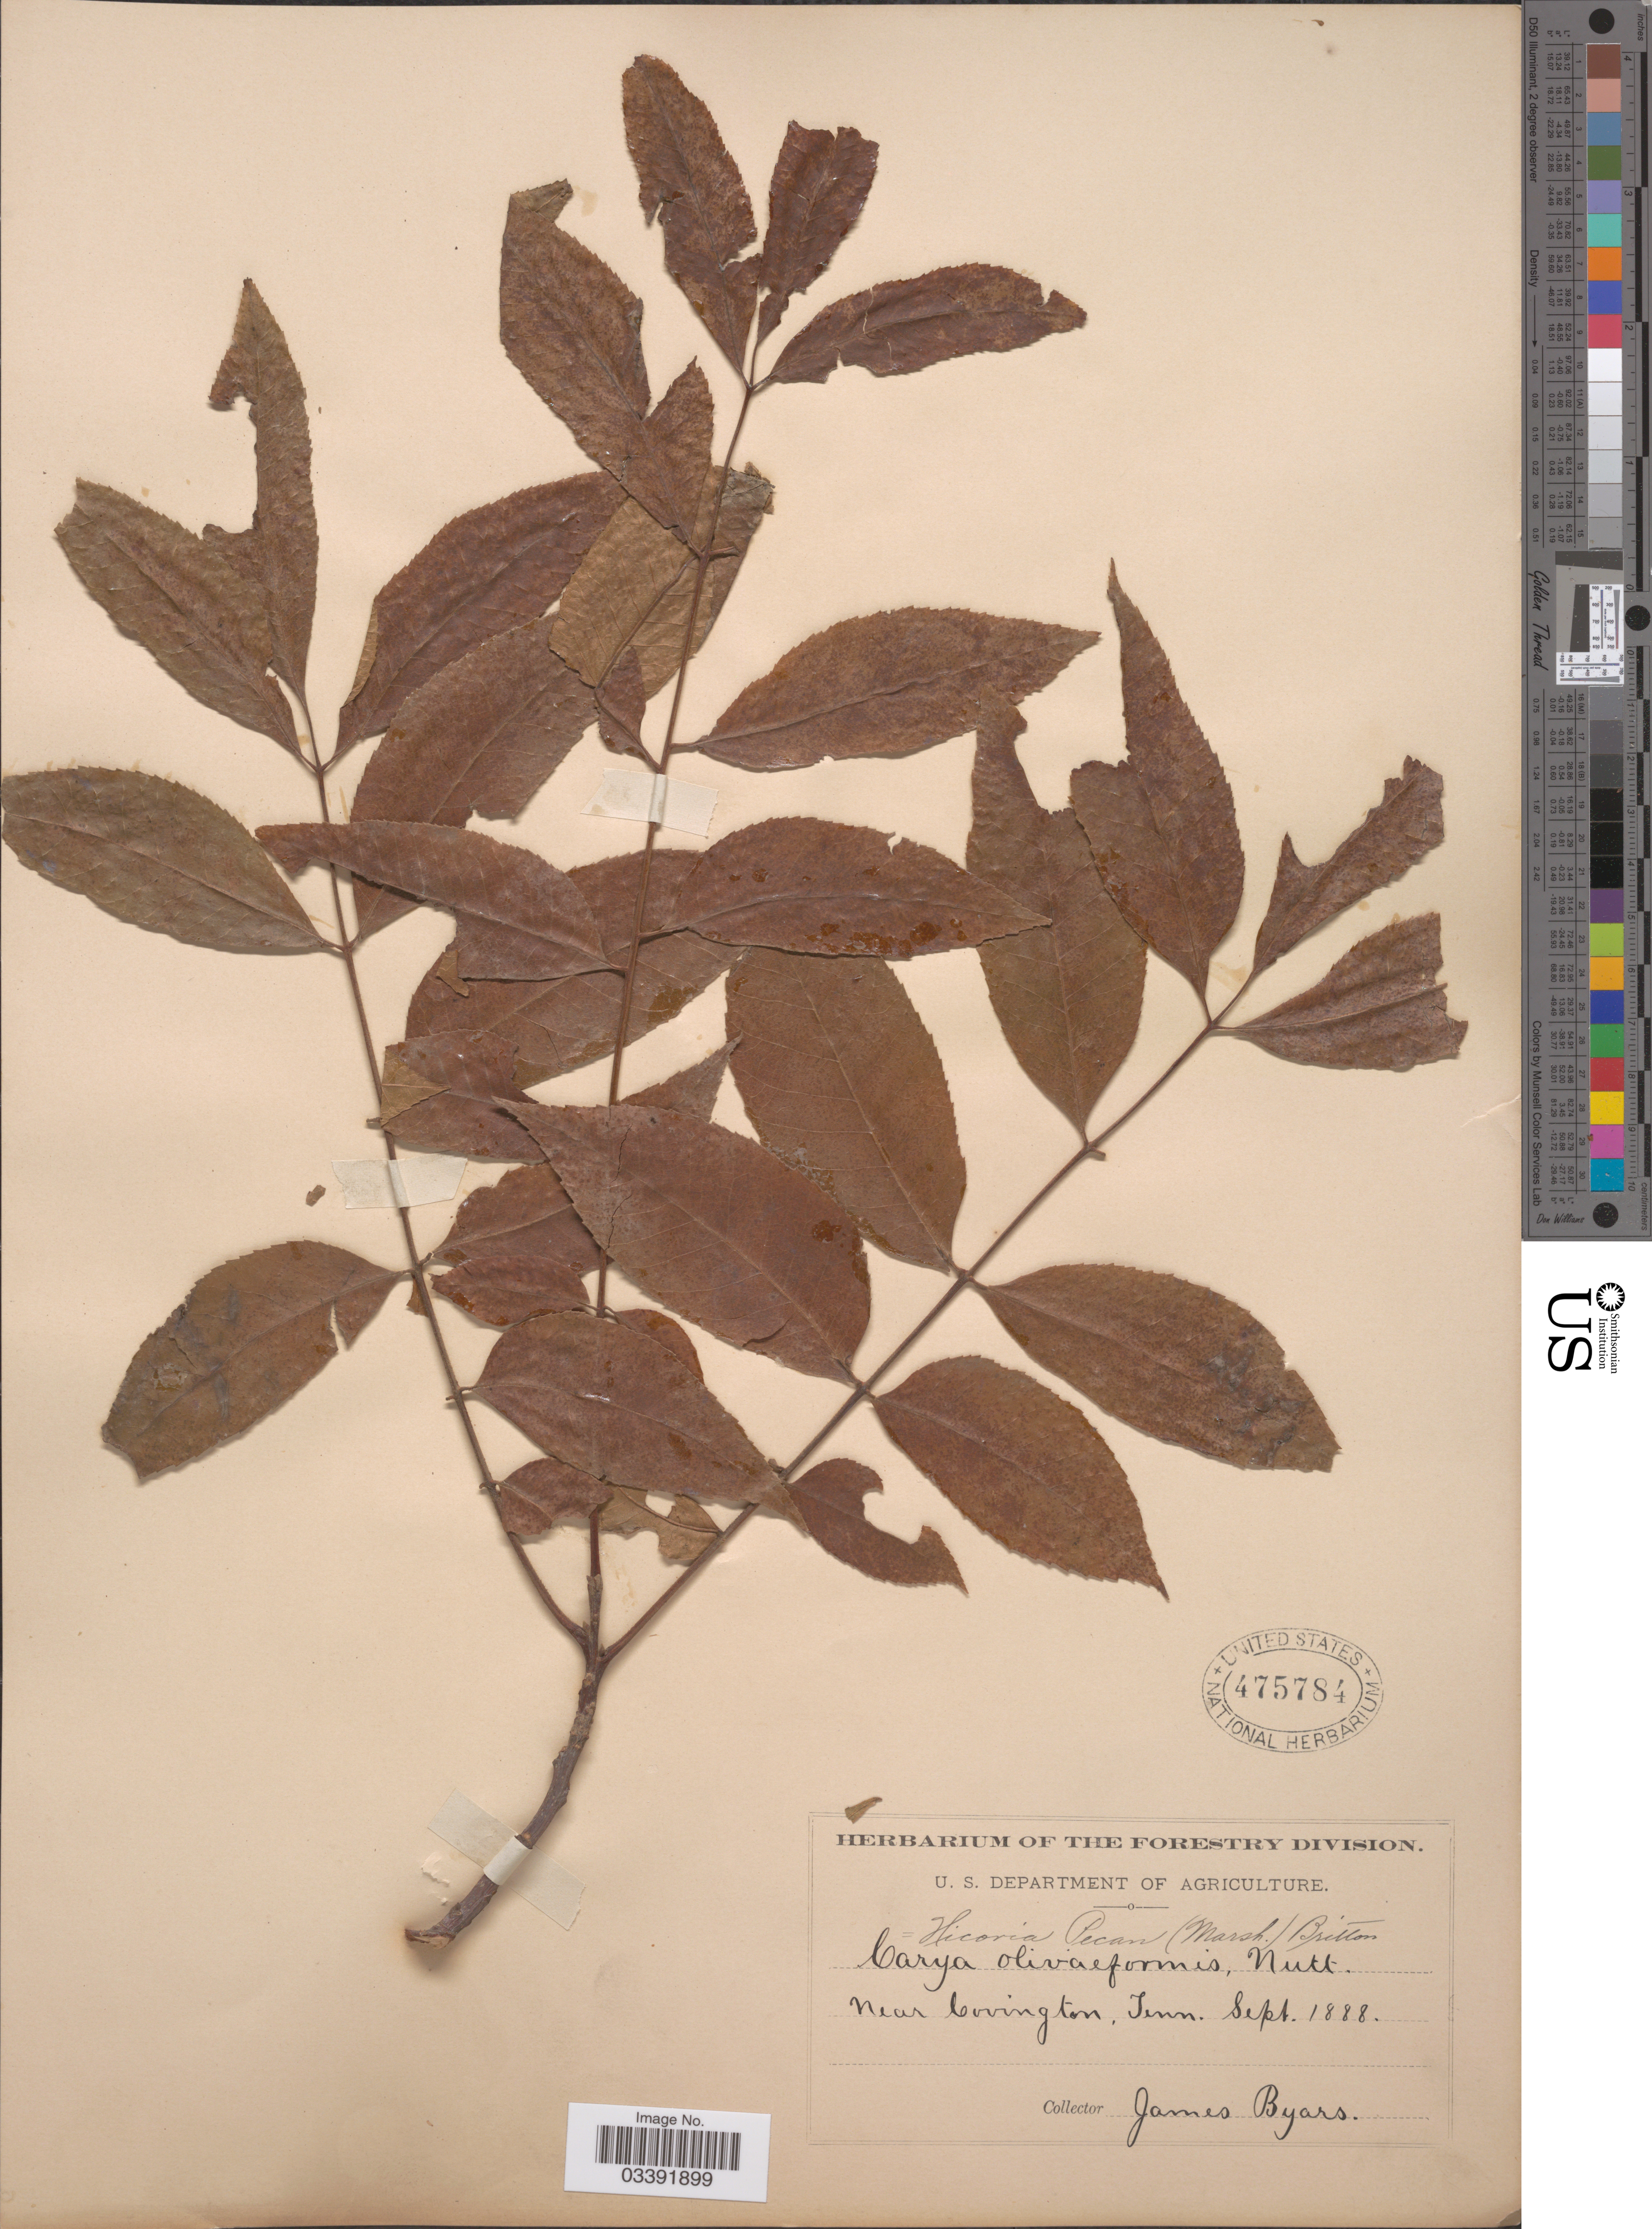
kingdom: Plantae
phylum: Tracheophyta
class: Magnoliopsida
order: Fagales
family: Juglandaceae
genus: Carya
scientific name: Carya illinoinensis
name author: (Wangenh.) K. Koch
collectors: J. Byars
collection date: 1888-09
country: United States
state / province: Tennessee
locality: Near Covington.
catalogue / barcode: US 475784